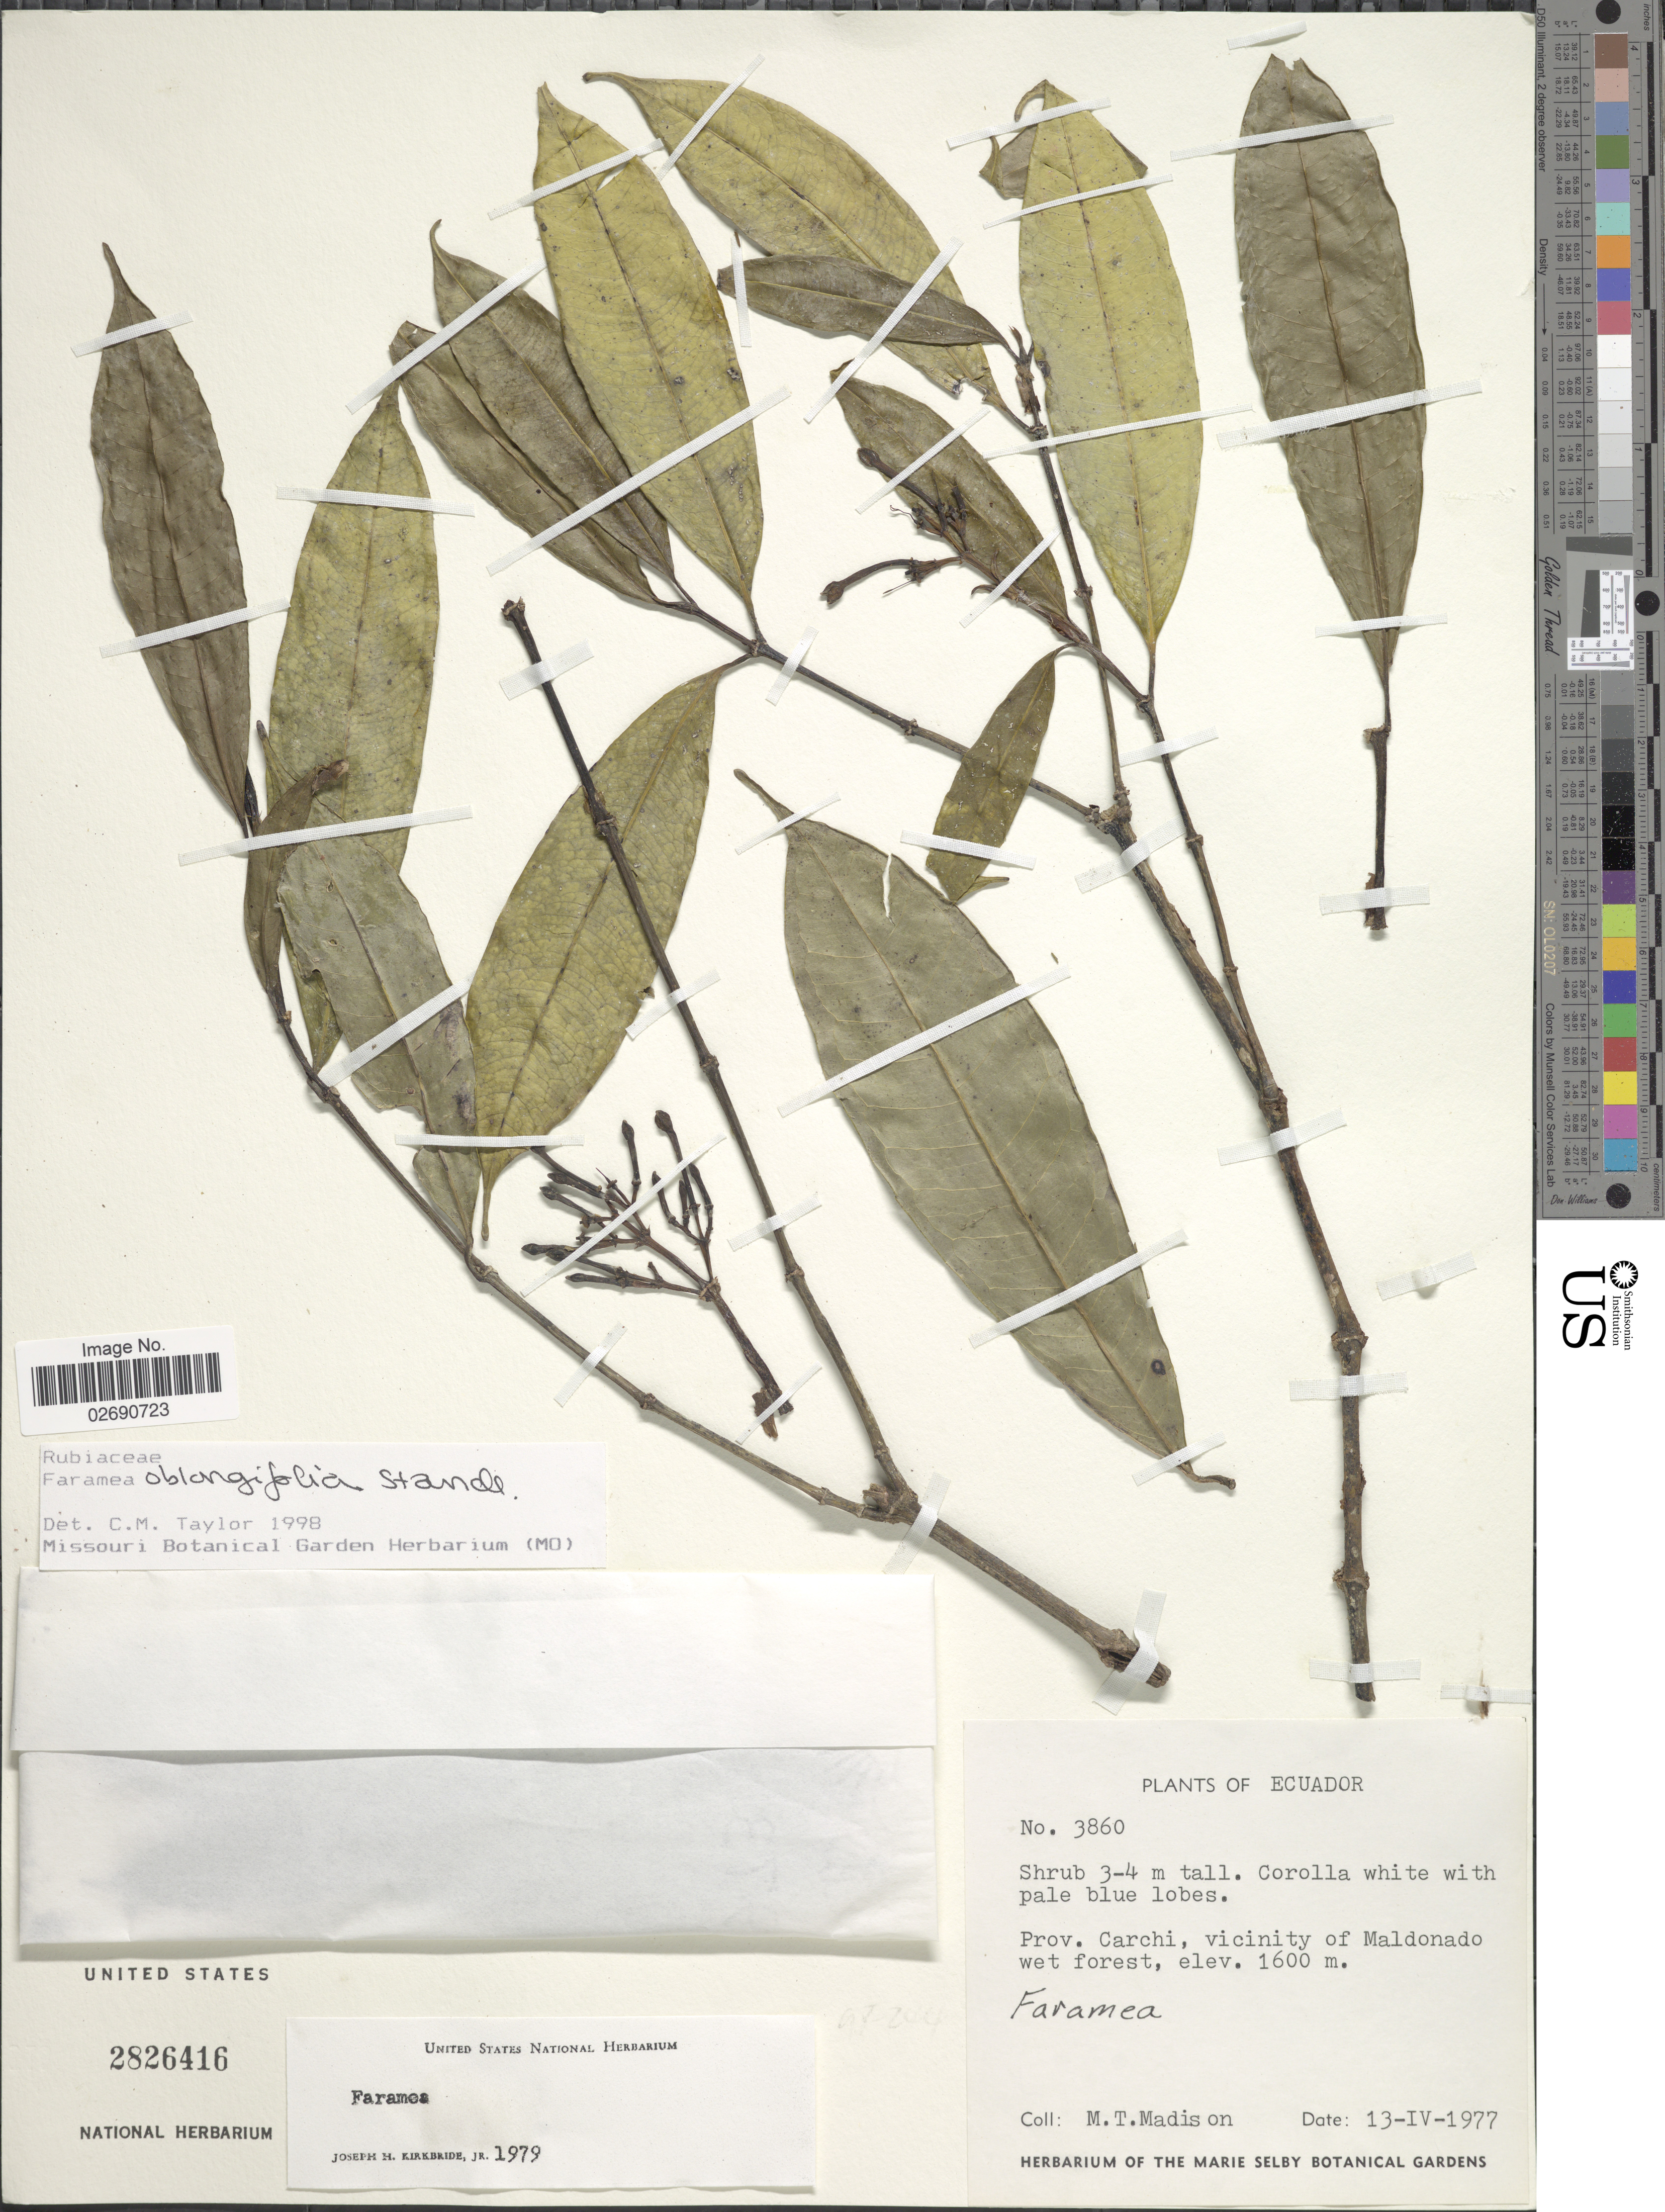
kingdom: Plantae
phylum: Tracheophyta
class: Magnoliopsida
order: Gentianales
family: Rubiaceae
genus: Faramea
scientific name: Faramea oblongifolia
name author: Standl.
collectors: M. T. Madison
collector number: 3860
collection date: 1977-04-13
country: Ecuador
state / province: Carchi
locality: Vicinity of Maldonado wet forest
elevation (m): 1600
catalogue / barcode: US 2826416